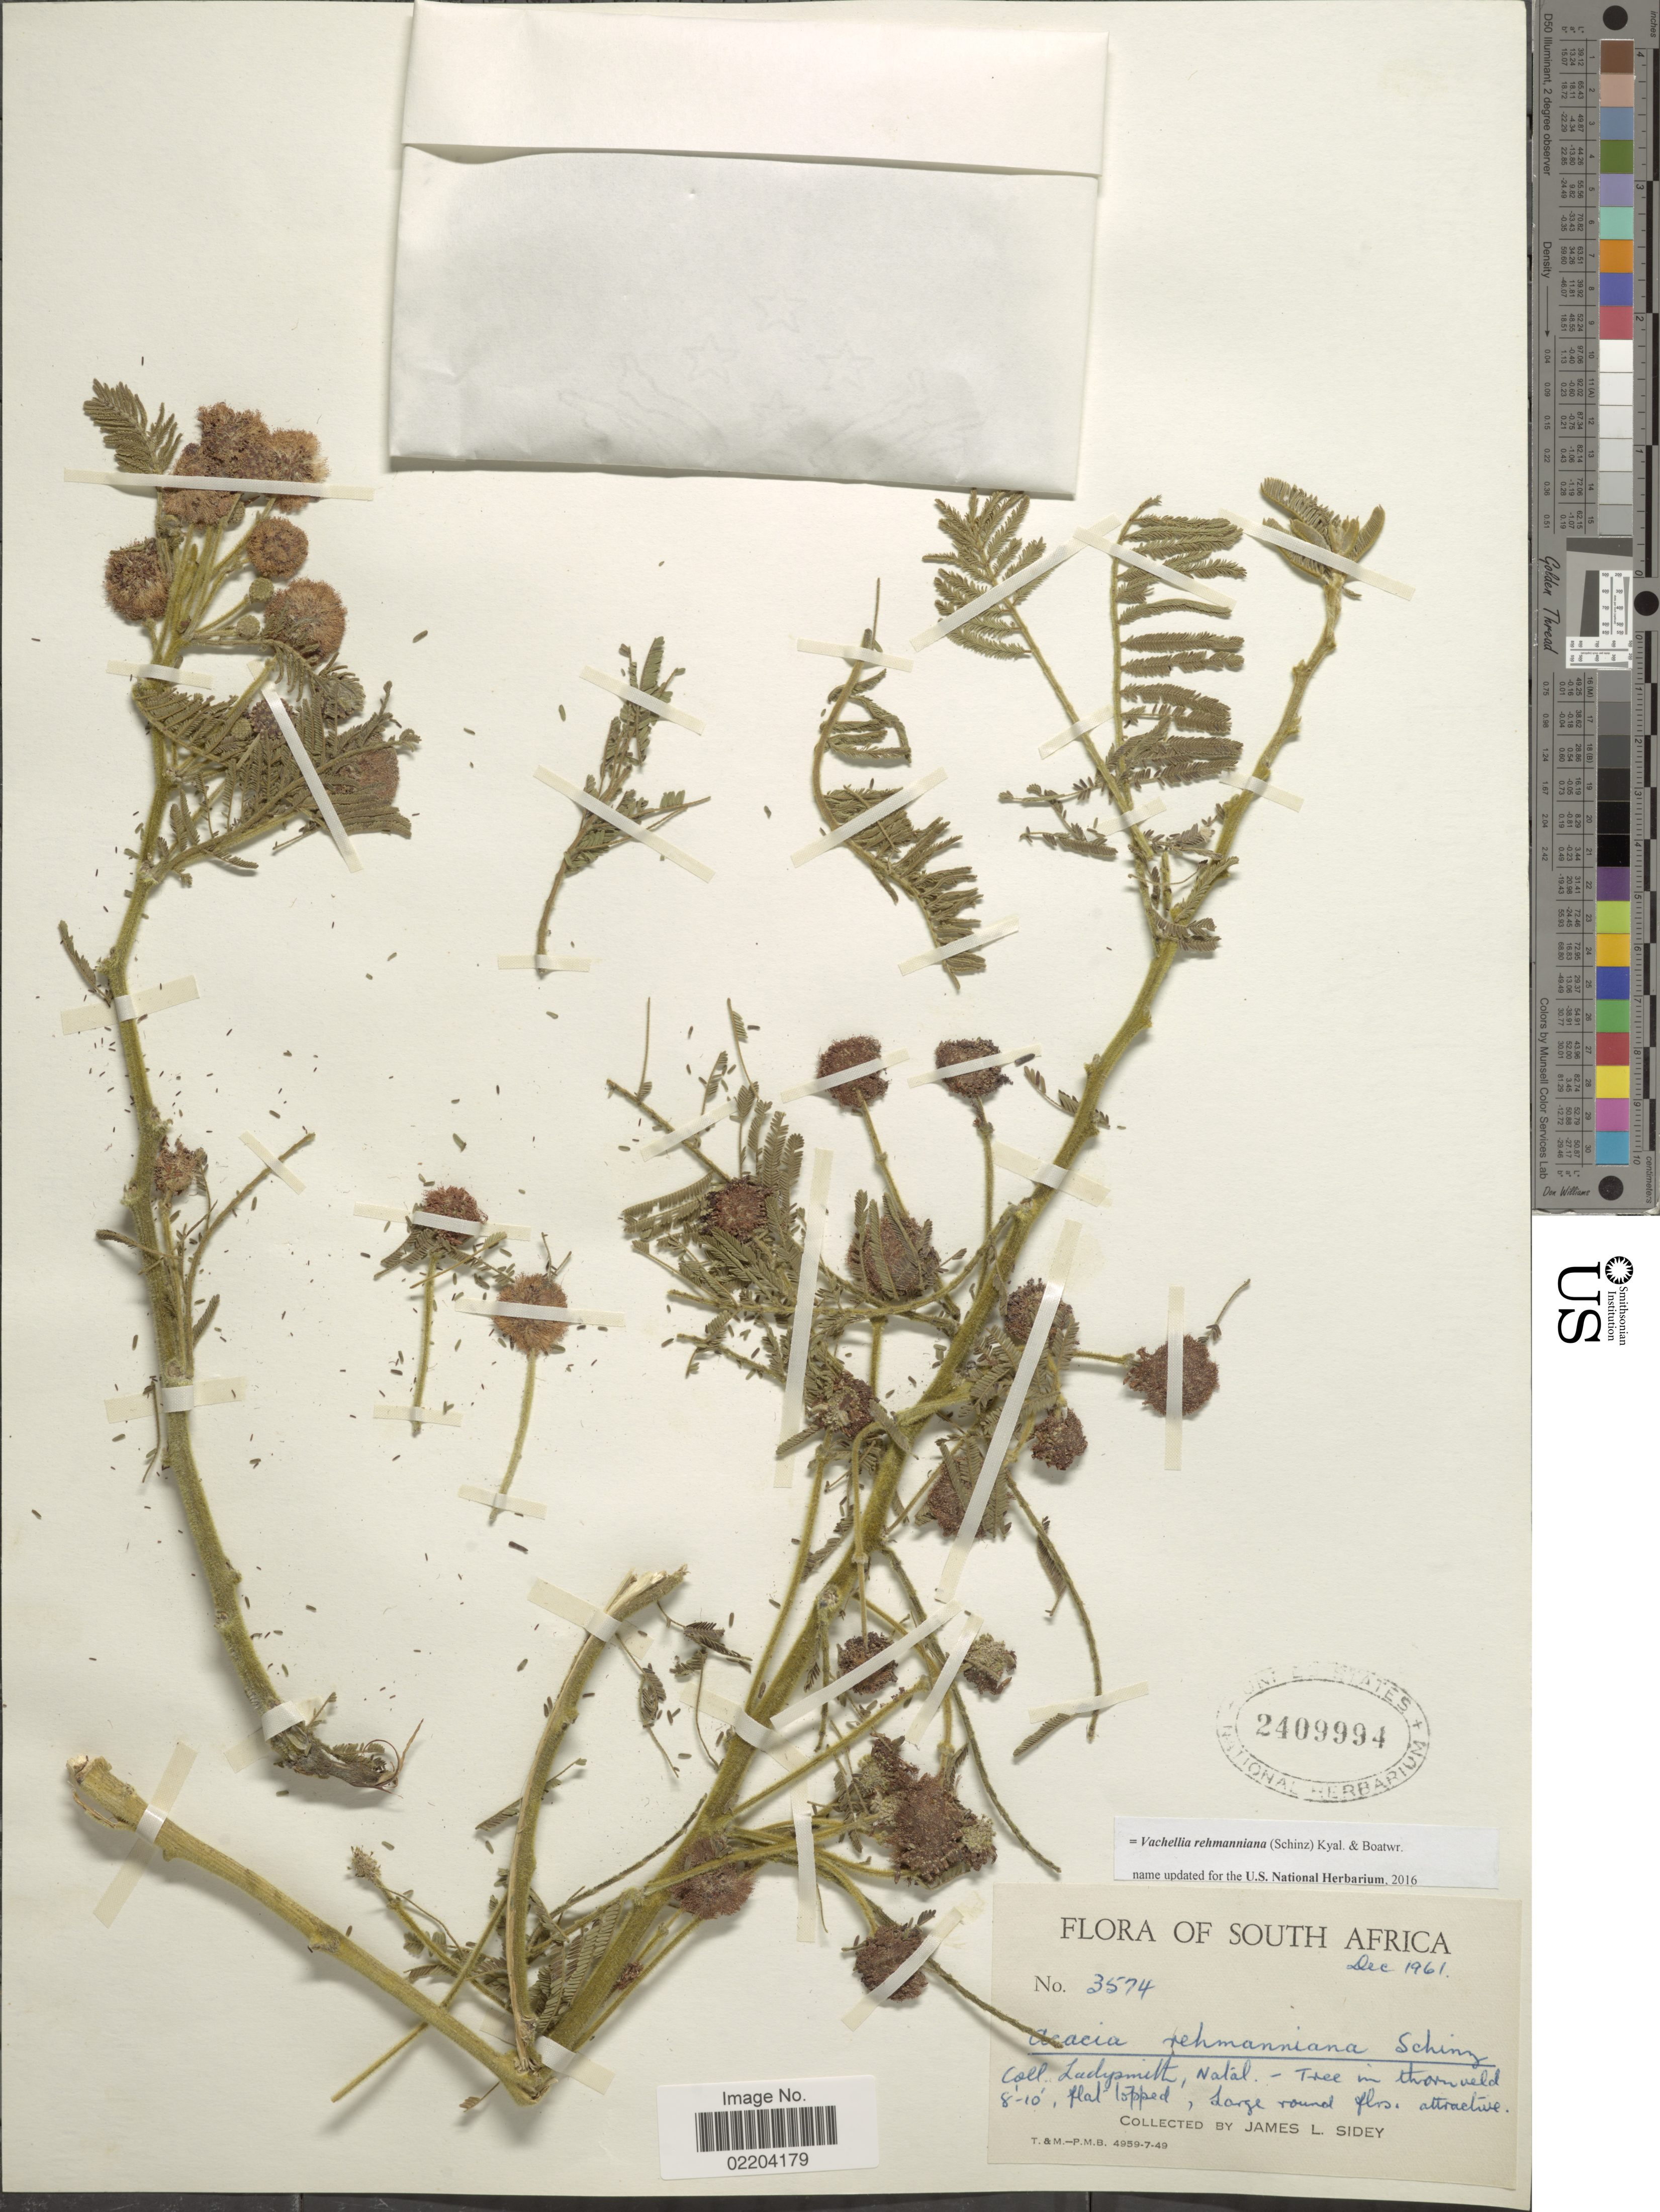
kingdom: Plantae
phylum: Tracheophyta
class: Magnoliopsida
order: Fabales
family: Fabaceae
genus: Vachellia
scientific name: Vachellia rehmanniana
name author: (Schinz) Kyal. & Boatwr.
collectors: J. L. Sidey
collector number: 3574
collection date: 1961-12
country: South Africa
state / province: KwaZulu-Natal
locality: South Africa. Ladysmith, Natal.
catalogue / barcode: US 2409994